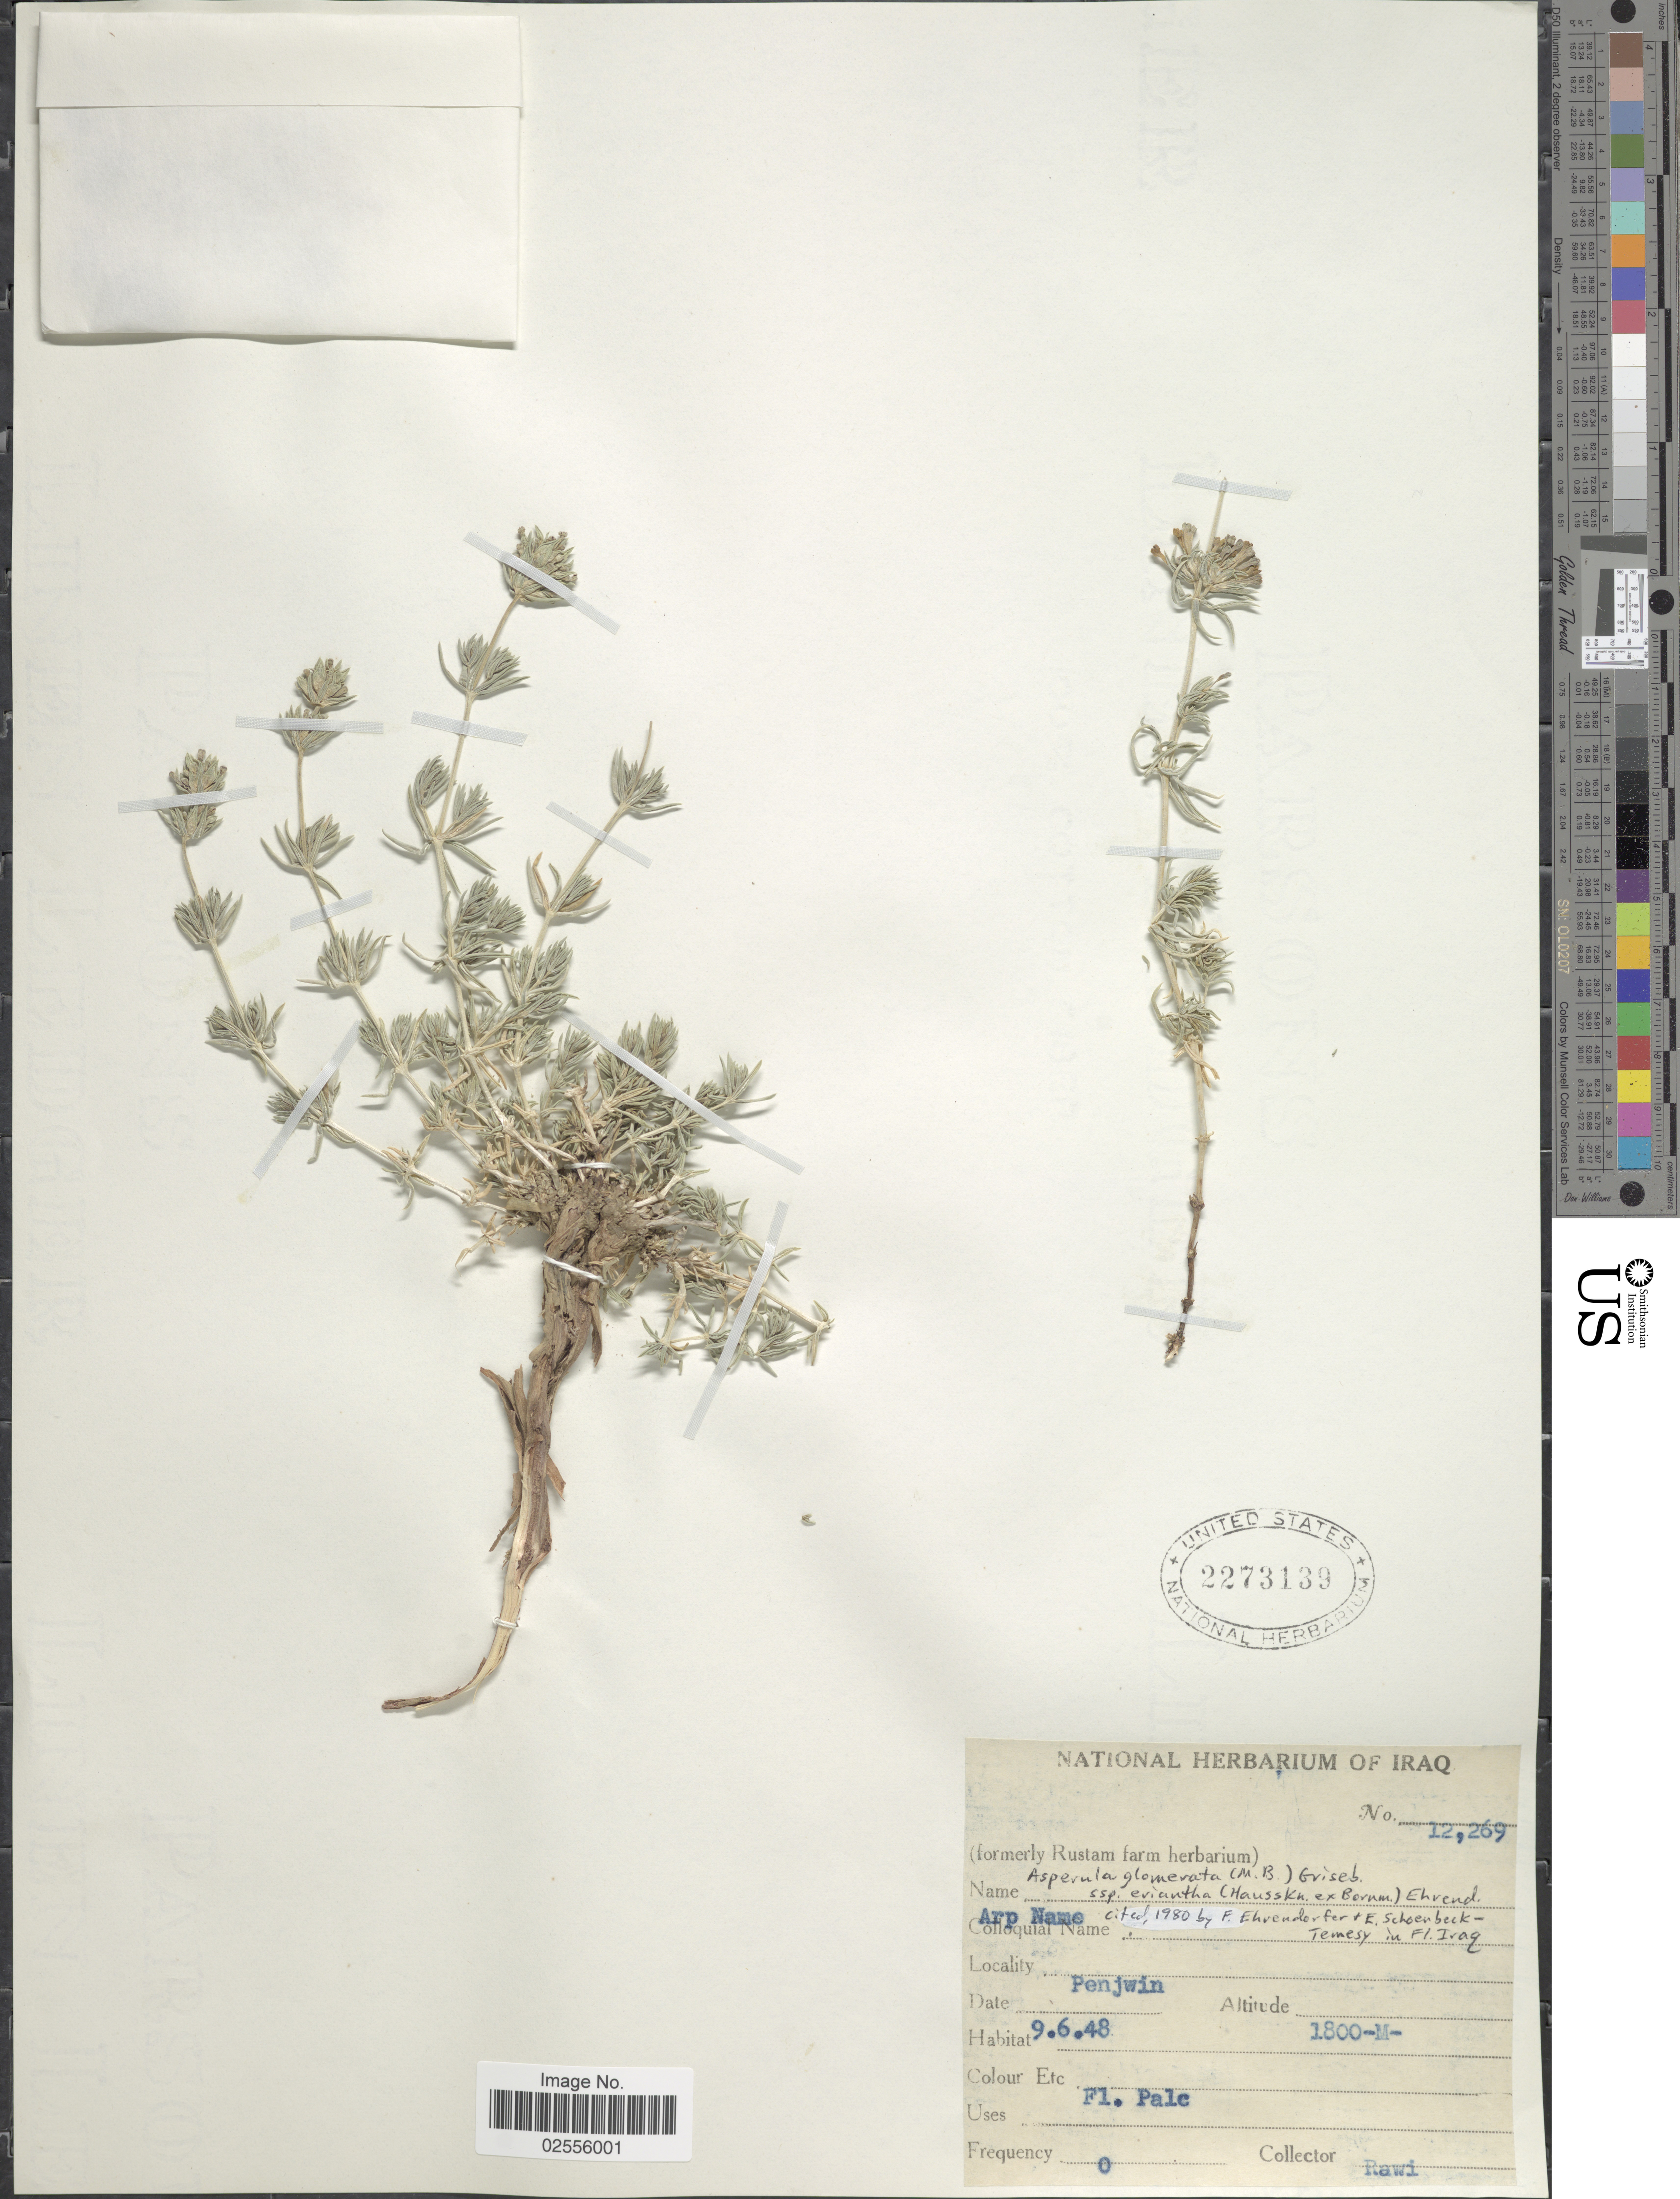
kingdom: Plantae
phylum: Tracheophyta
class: Magnoliopsida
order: Gentianales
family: Rubiaceae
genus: Asperula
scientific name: Asperula glomerata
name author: (M. Bieb.) Griseb.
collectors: -. Rawi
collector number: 12269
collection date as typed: Transcribed d/m/y: 9/6/48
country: Iraq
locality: Penjwin.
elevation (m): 1800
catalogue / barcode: US 2273139